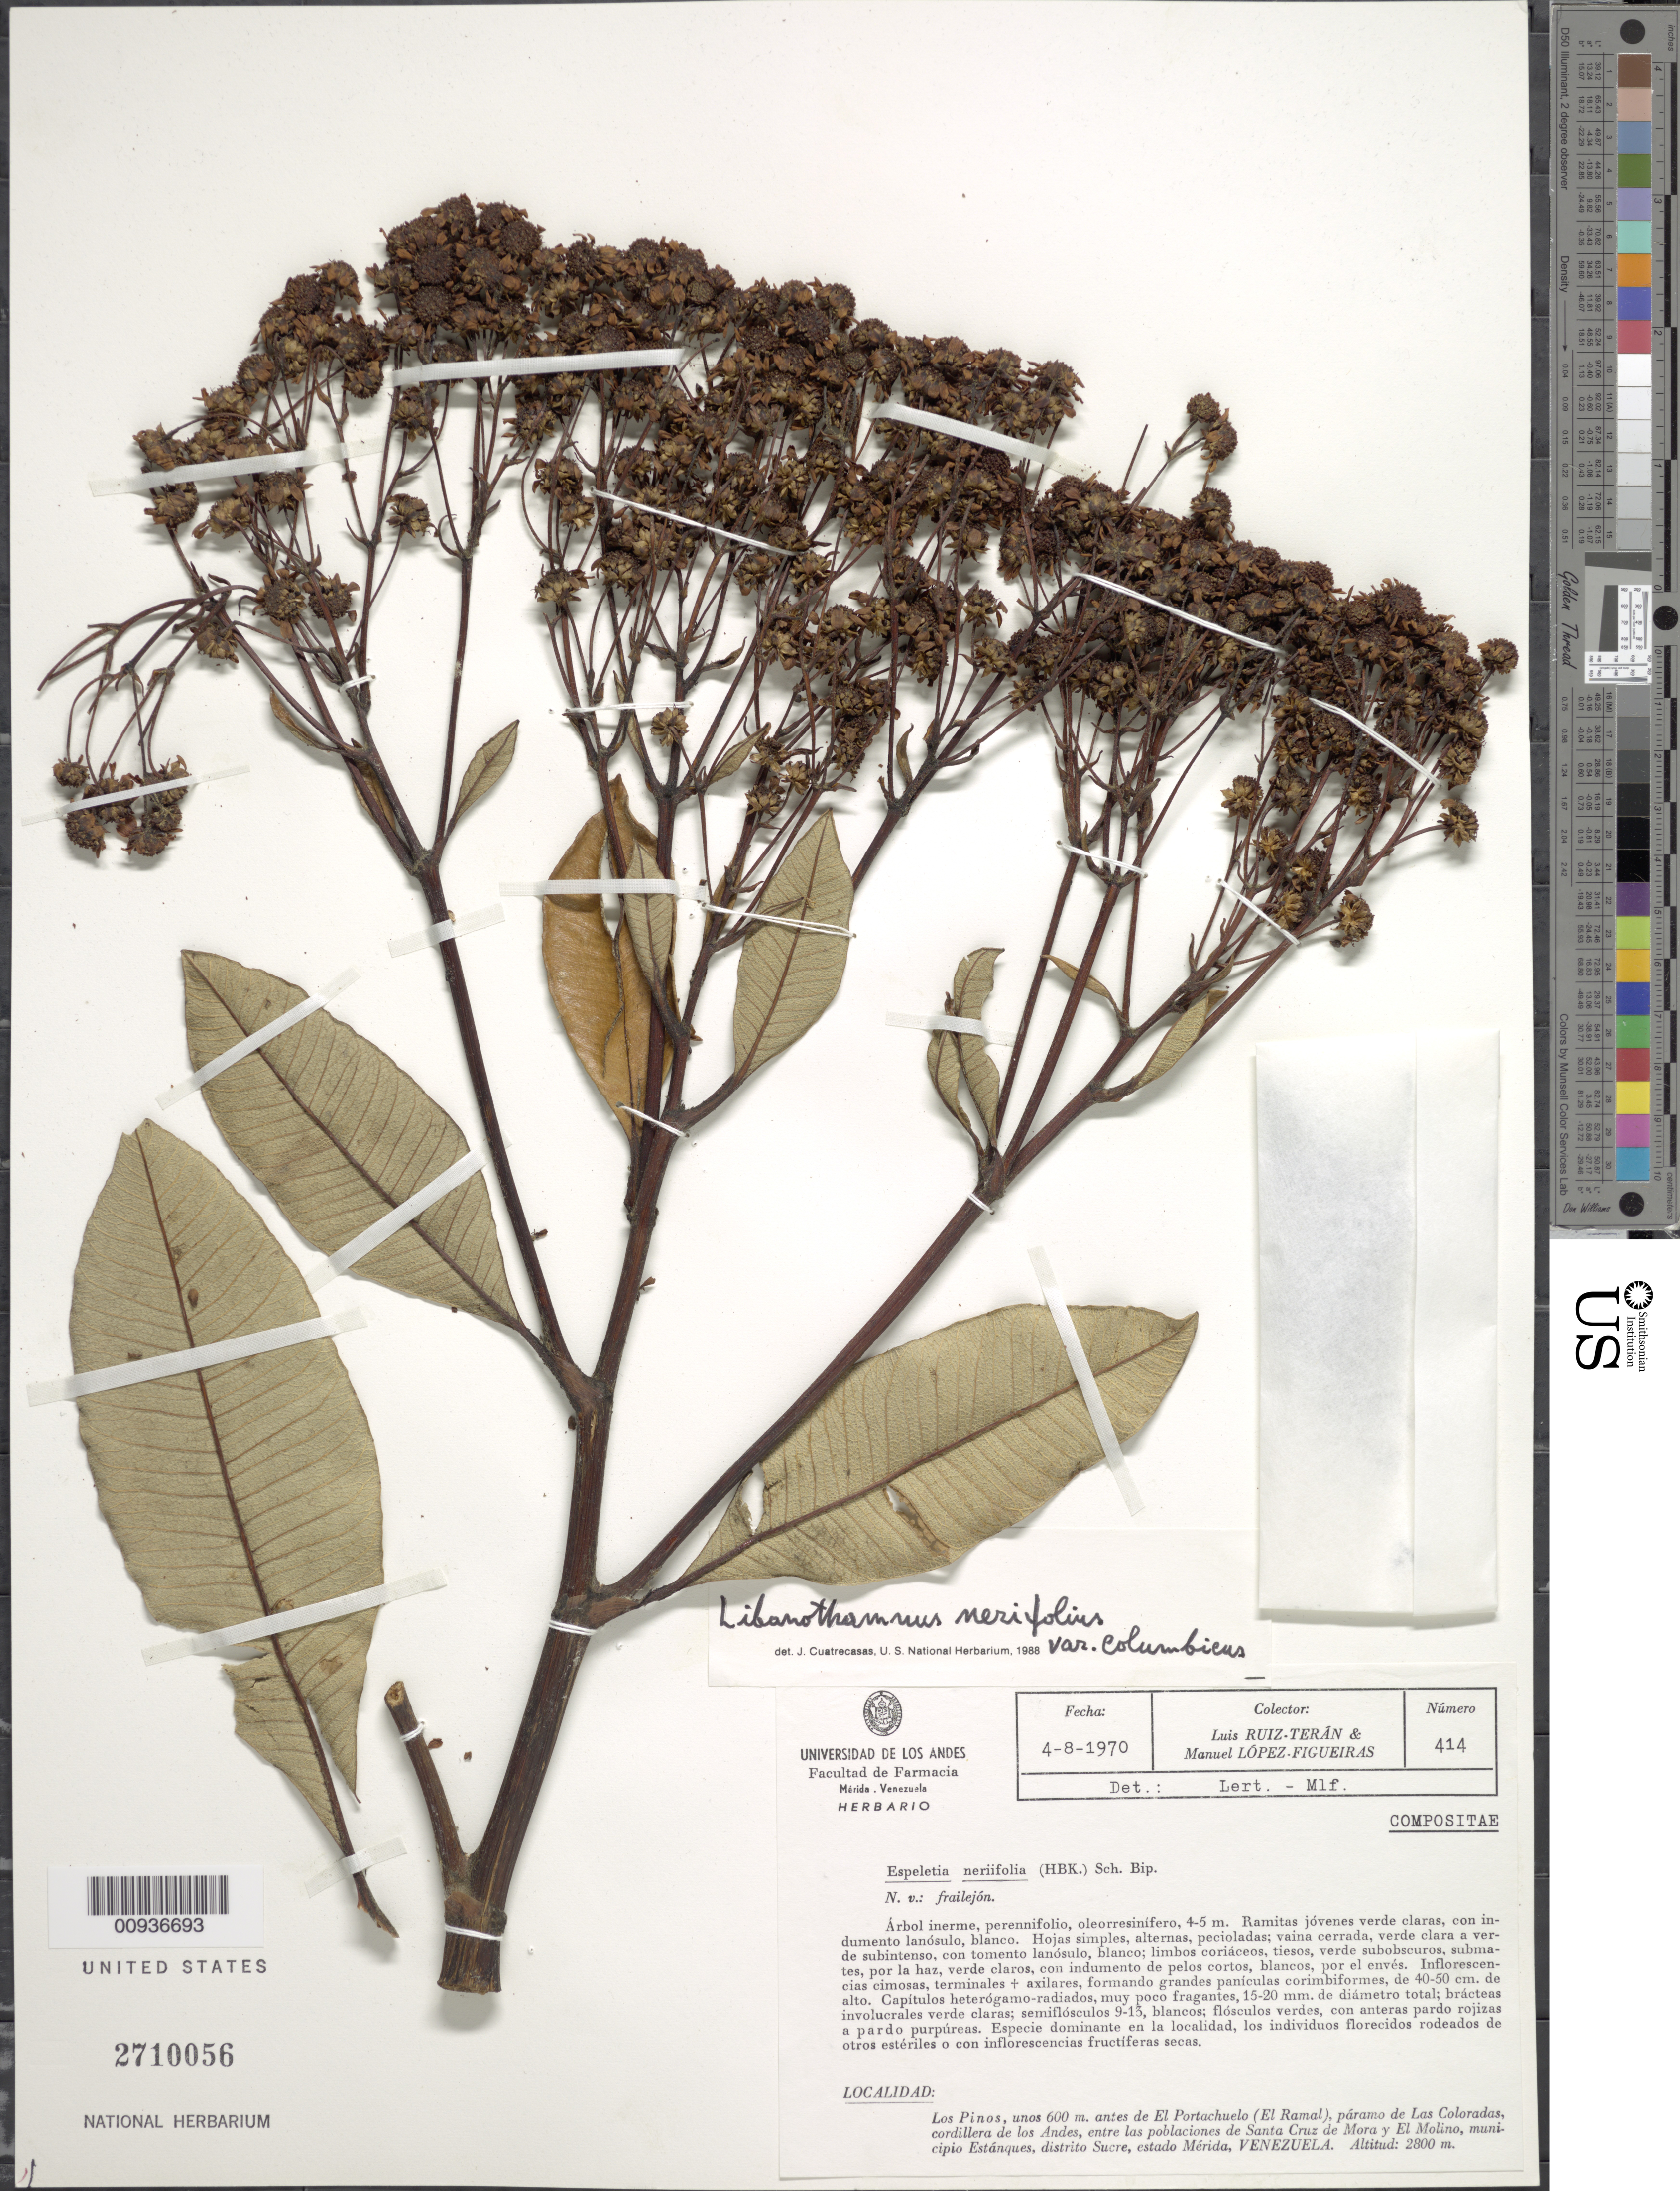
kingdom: Plantae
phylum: Tracheophyta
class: Magnoliopsida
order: Asterales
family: Asteraceae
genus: Libanothamnus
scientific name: Libanothamnus neriifolius var. columbicus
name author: (Cuatrec.) Cuatrec.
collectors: L. Teran & M. López Figueiras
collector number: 414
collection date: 1970-08-04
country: Venezuela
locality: Los Pinos, unos 600 m antes de El Portachuelo (El Ramal), paramo de Las Coloradas, Cordillera de los Andes, entre las poblaciones de Santa Cruz de Mora y El Molino, Municipio Estanques, distrito Sucre, Estado Merida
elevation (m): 2800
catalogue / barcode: US 2710056